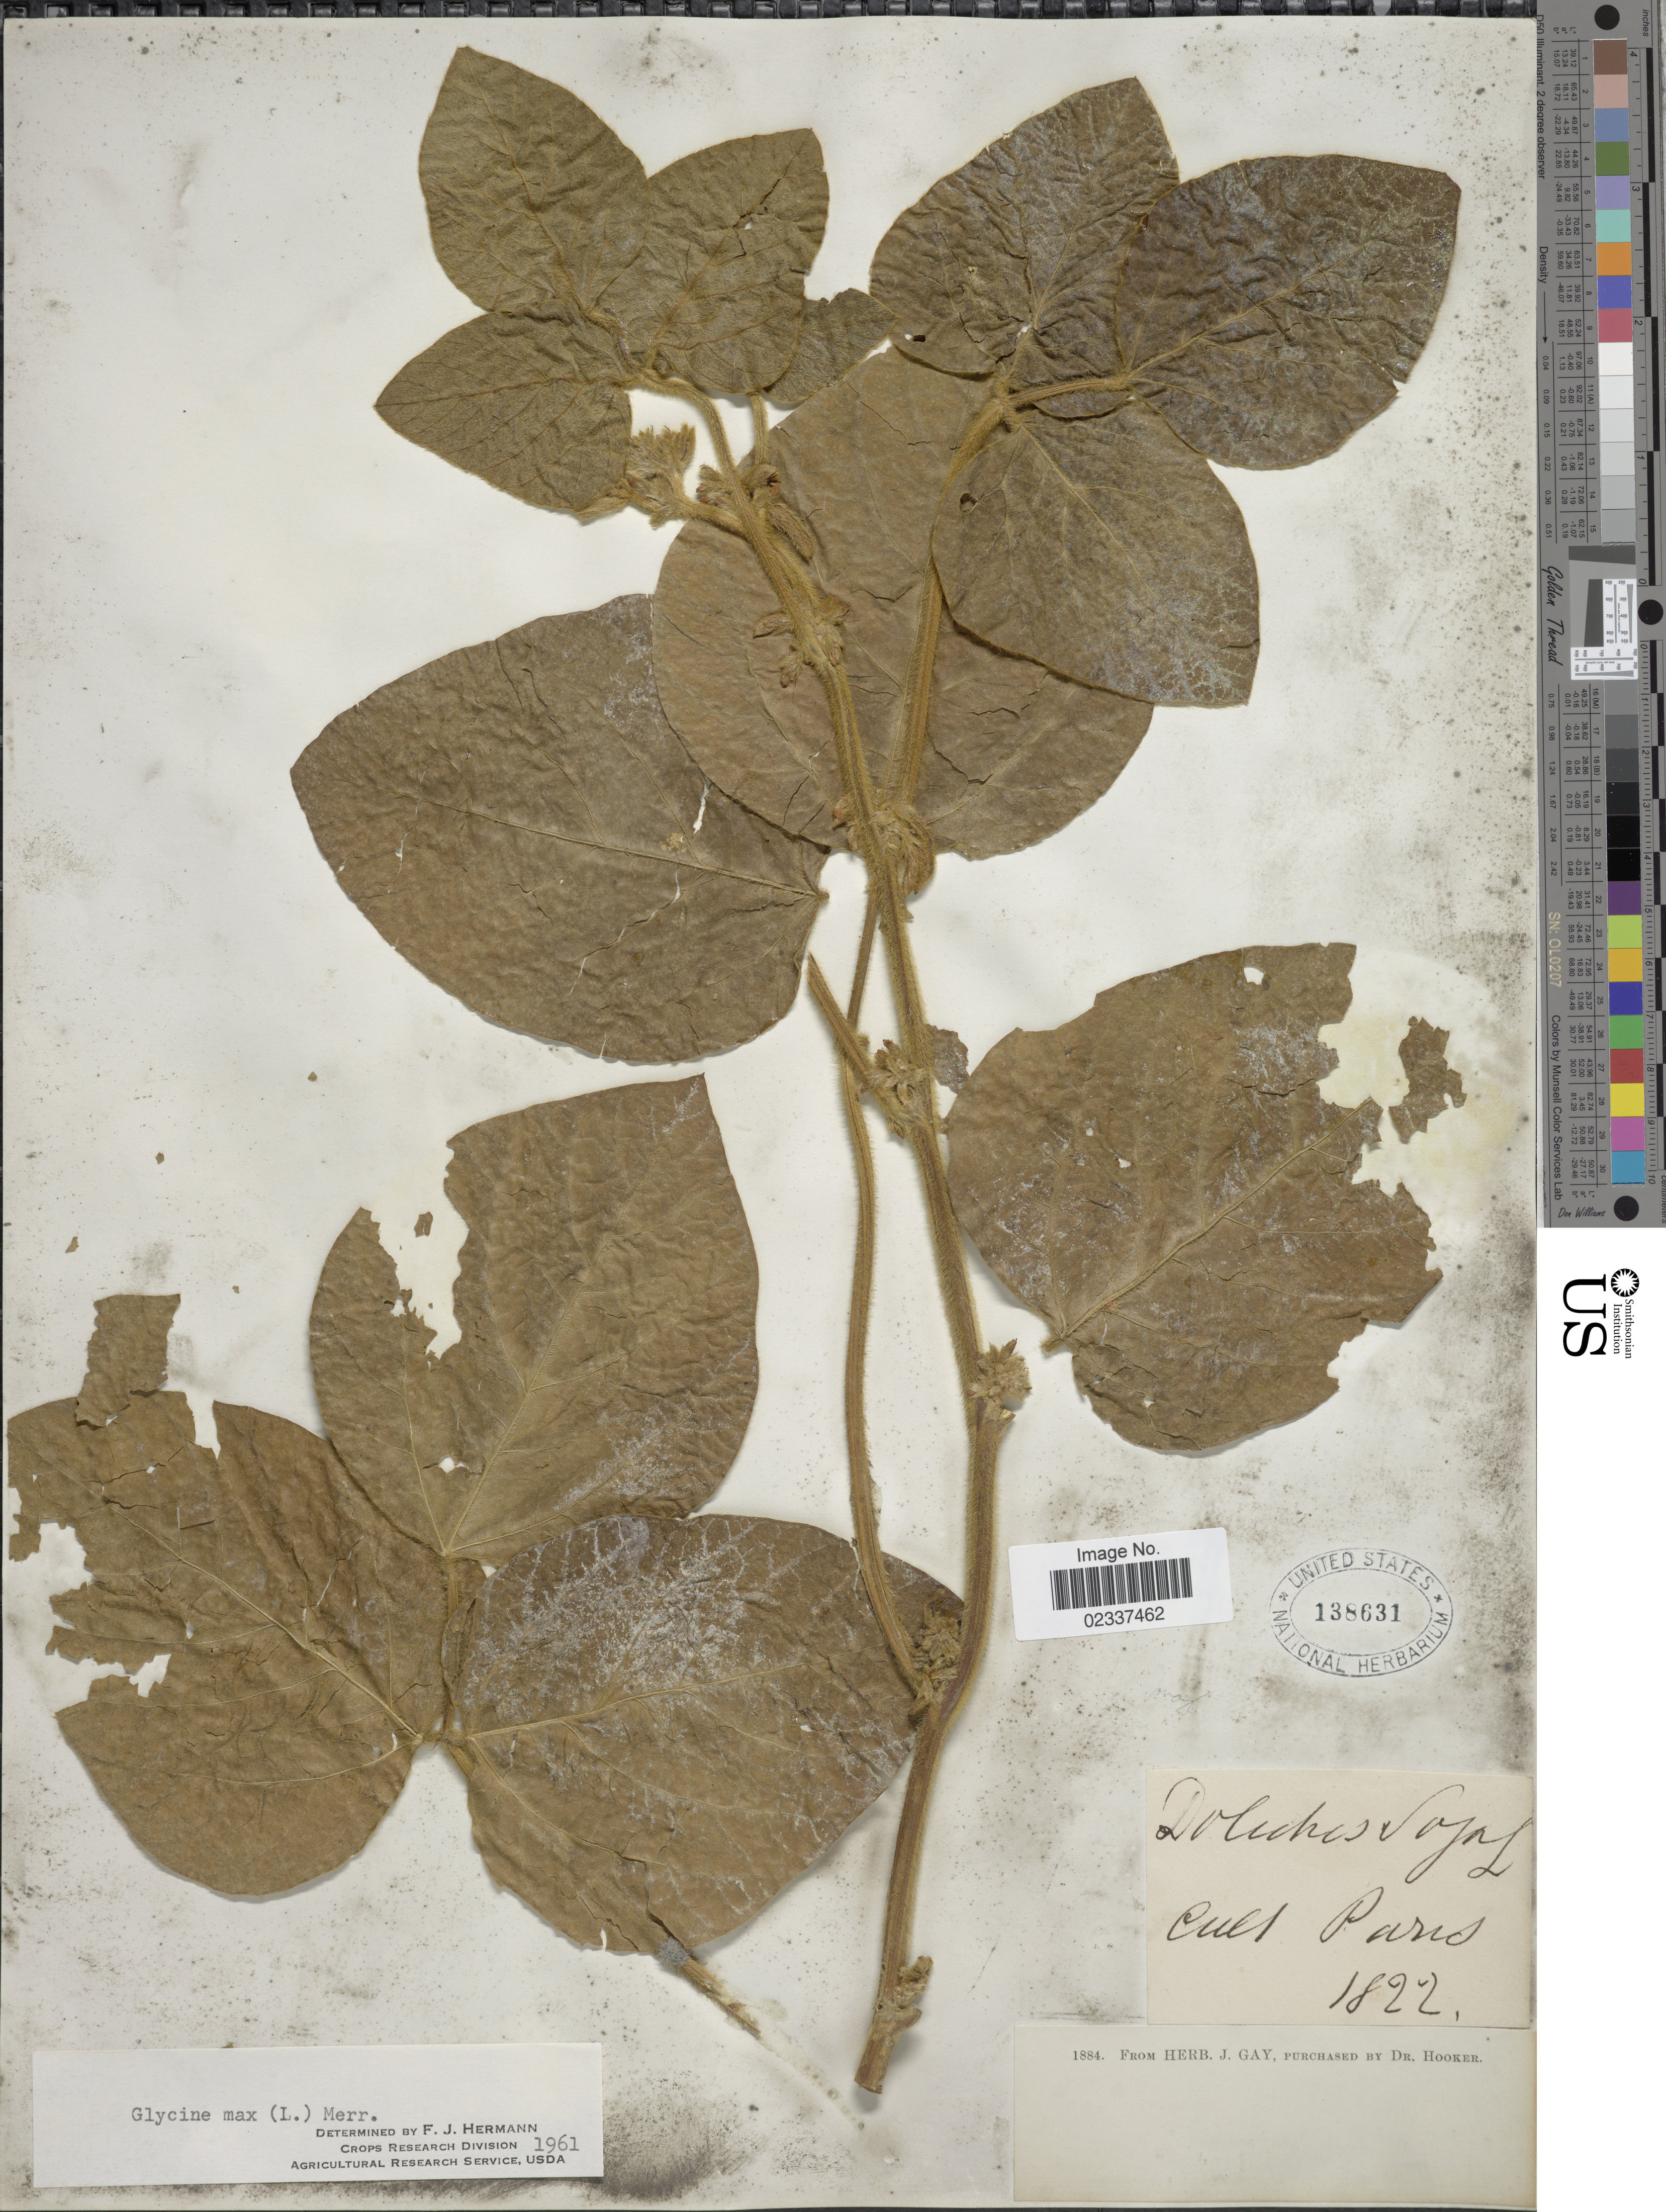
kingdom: Plantae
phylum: Tracheophyta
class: Magnoliopsida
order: Fabales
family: Fabaceae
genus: Glycine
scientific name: Glycine sp.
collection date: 1822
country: France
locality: Cult. Paris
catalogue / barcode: US 138631